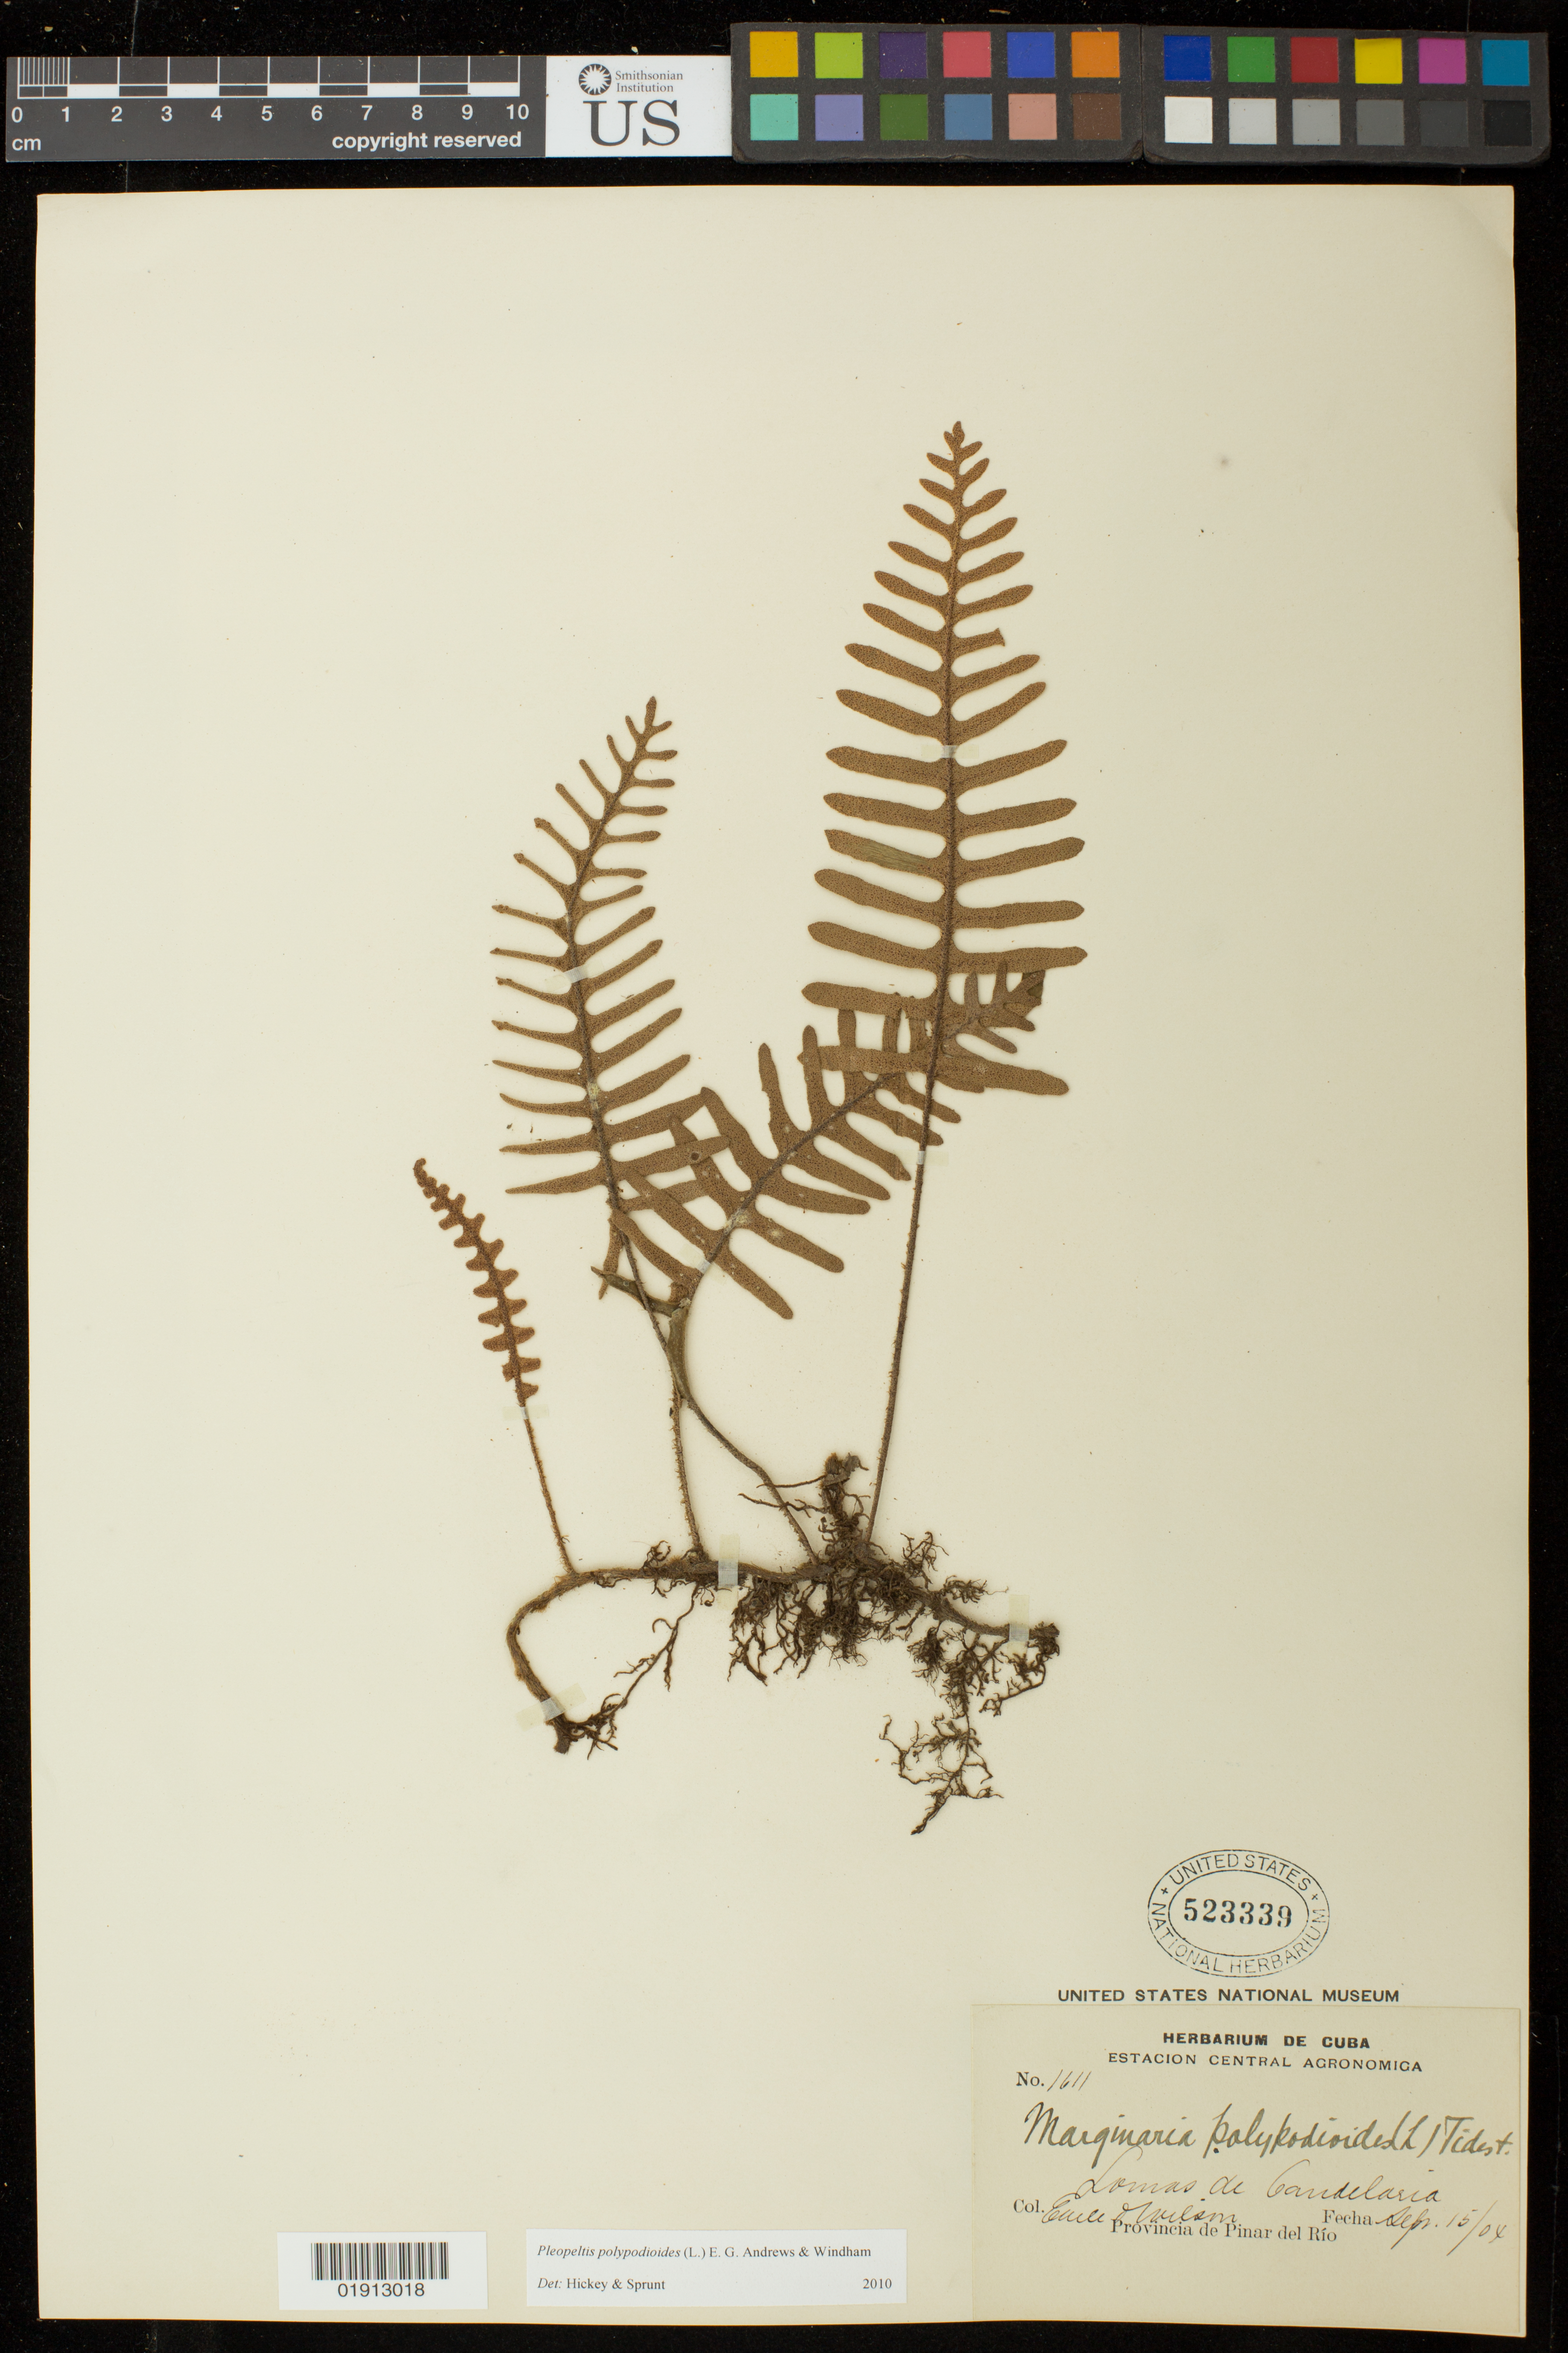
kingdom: Plantae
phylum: Tracheophyta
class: Polypodiopsida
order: Polypodiales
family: Polypodiaceae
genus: Pleopeltis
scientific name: Pleopeltis polypodioides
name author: (L.) E.G. Andrews & Windham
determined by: Hickey, R. J.; Sprunt, S. V.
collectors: F. S. Earle & P. Wilson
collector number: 1611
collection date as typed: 15 Sep 1904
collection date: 1904-09-15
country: Cuba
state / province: Pinar del Rio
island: Cuba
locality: Lomas de Candelaria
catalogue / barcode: US 523339